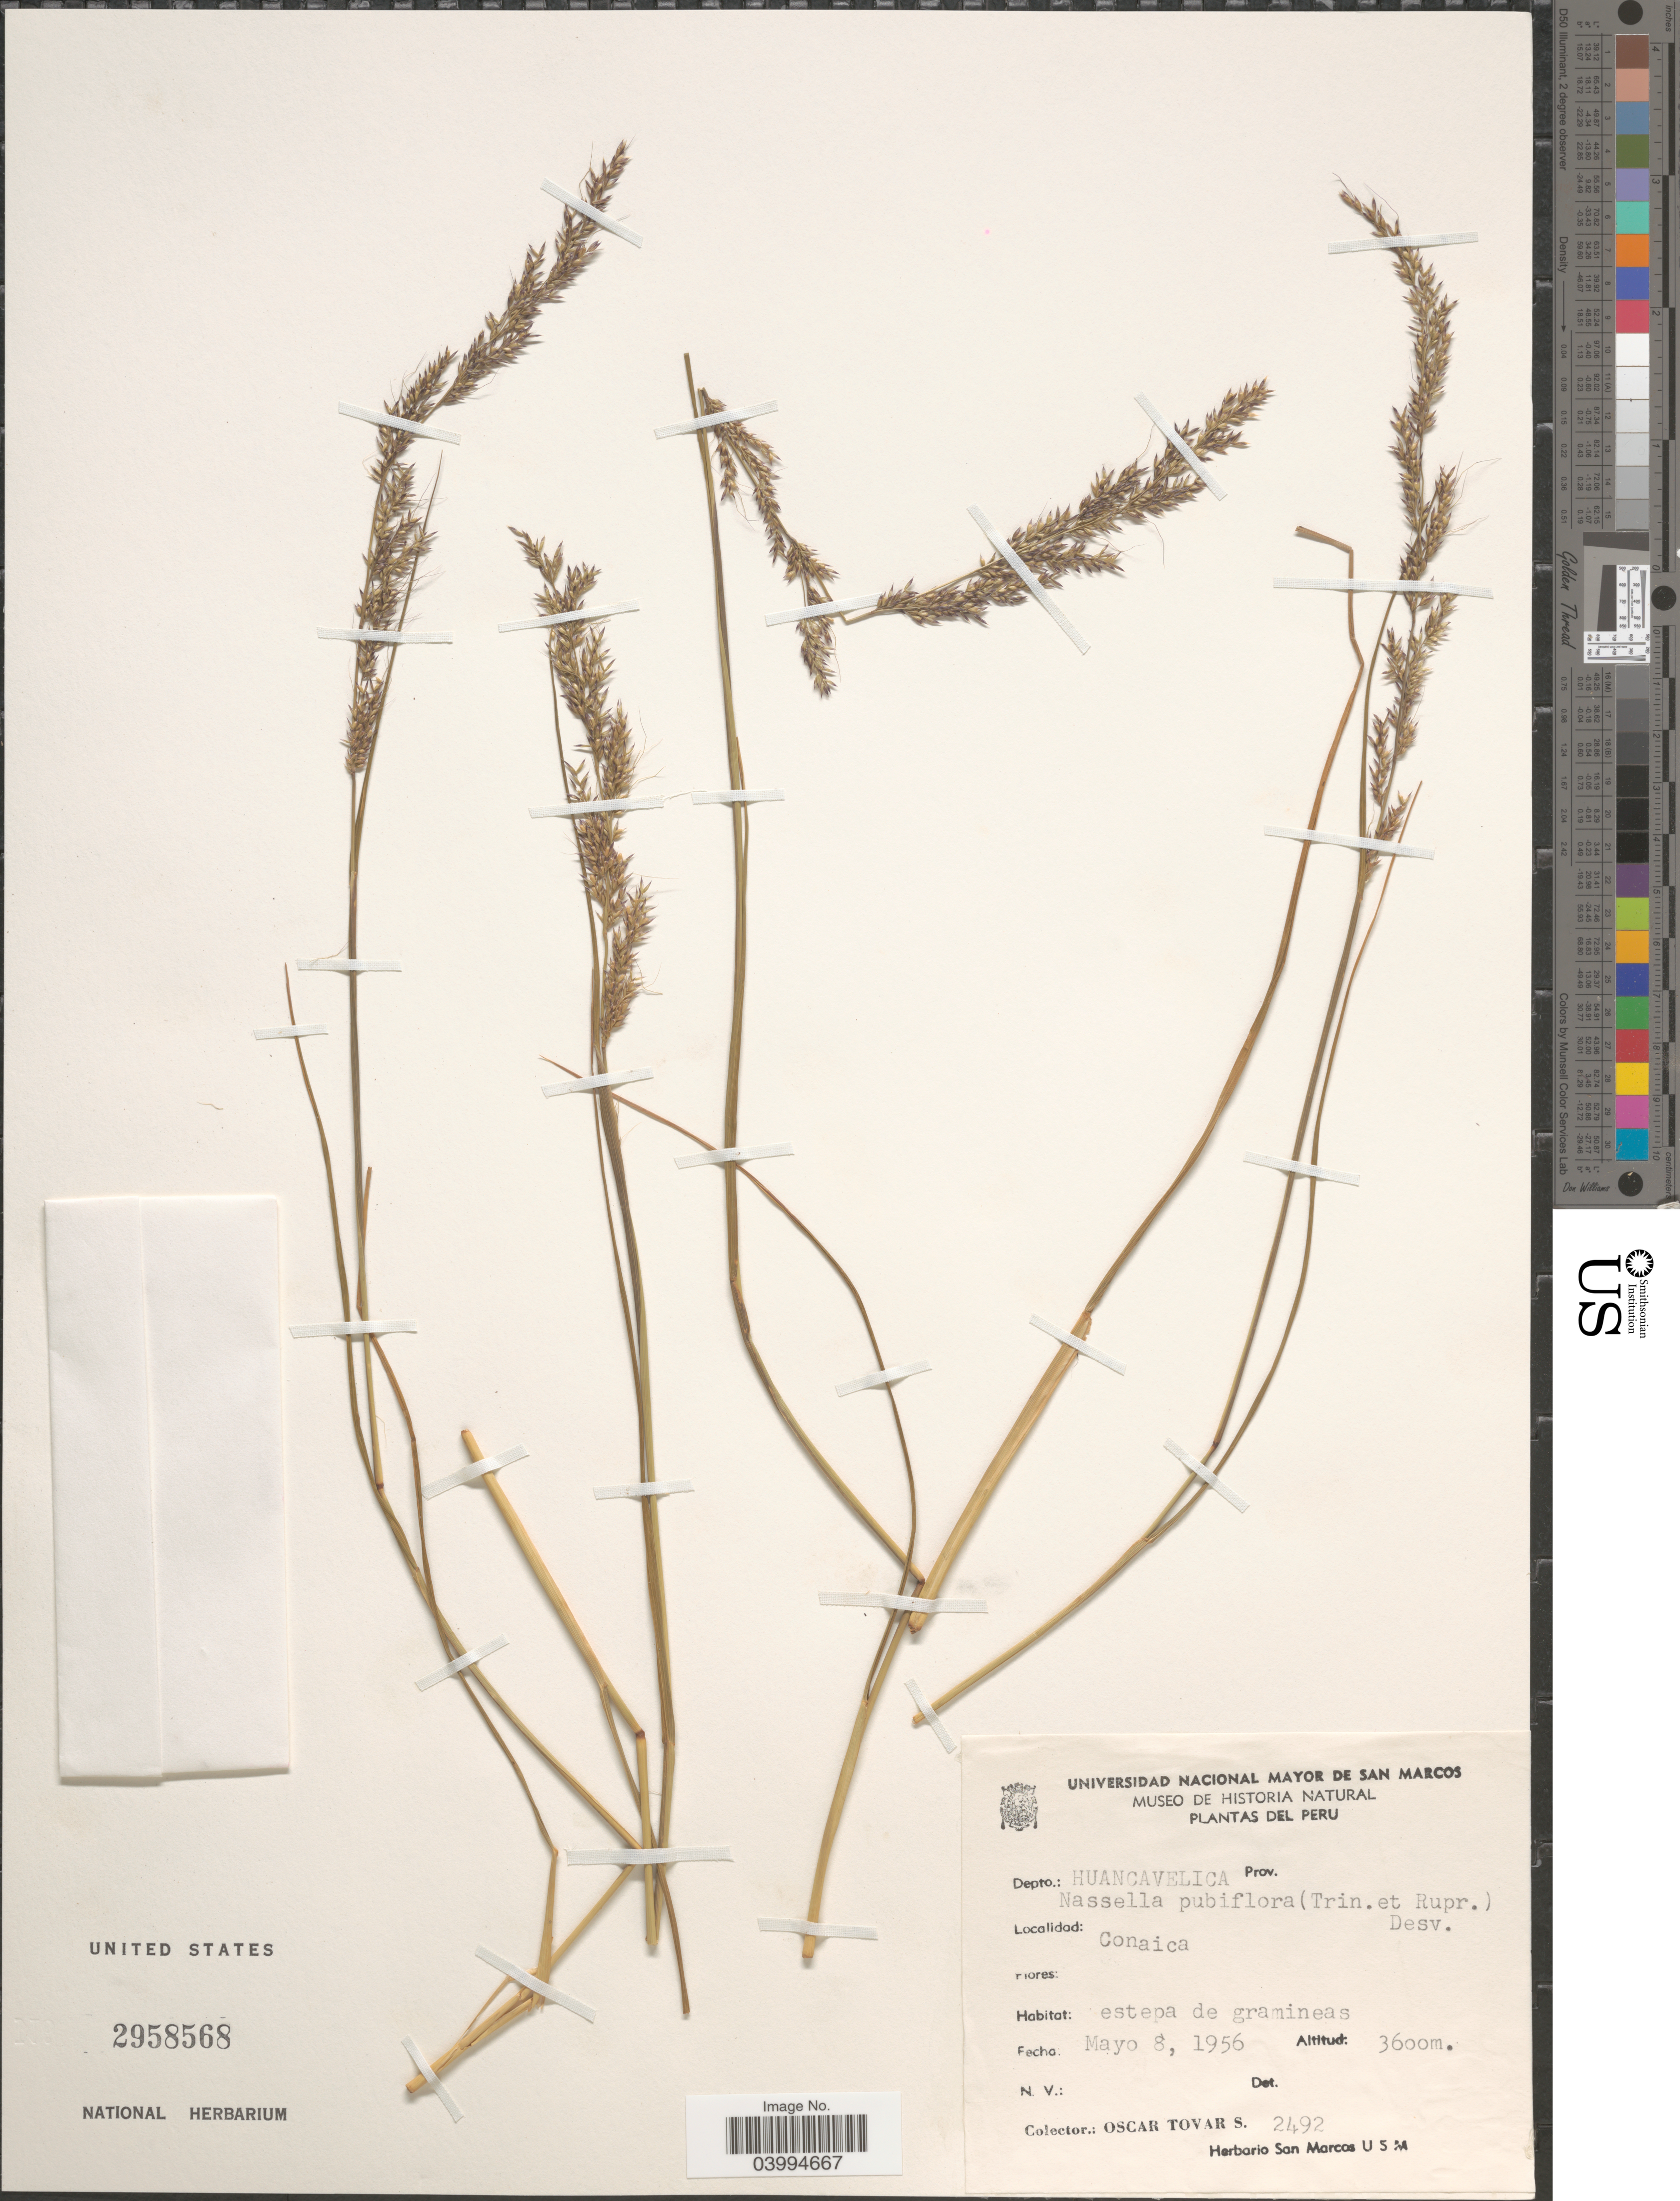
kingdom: Plantae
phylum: Tracheophyta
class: Liliopsida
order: Poales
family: Poaceae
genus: Nassella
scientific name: Nassella pubiflora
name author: (Trin. & Rupr.) É. Desv.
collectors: Ó. Tovar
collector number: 2492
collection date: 1956-05-08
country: Peru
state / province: Huancavelica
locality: Depto.: Huancavelica. Conaica.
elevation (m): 3600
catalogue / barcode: US 2958568